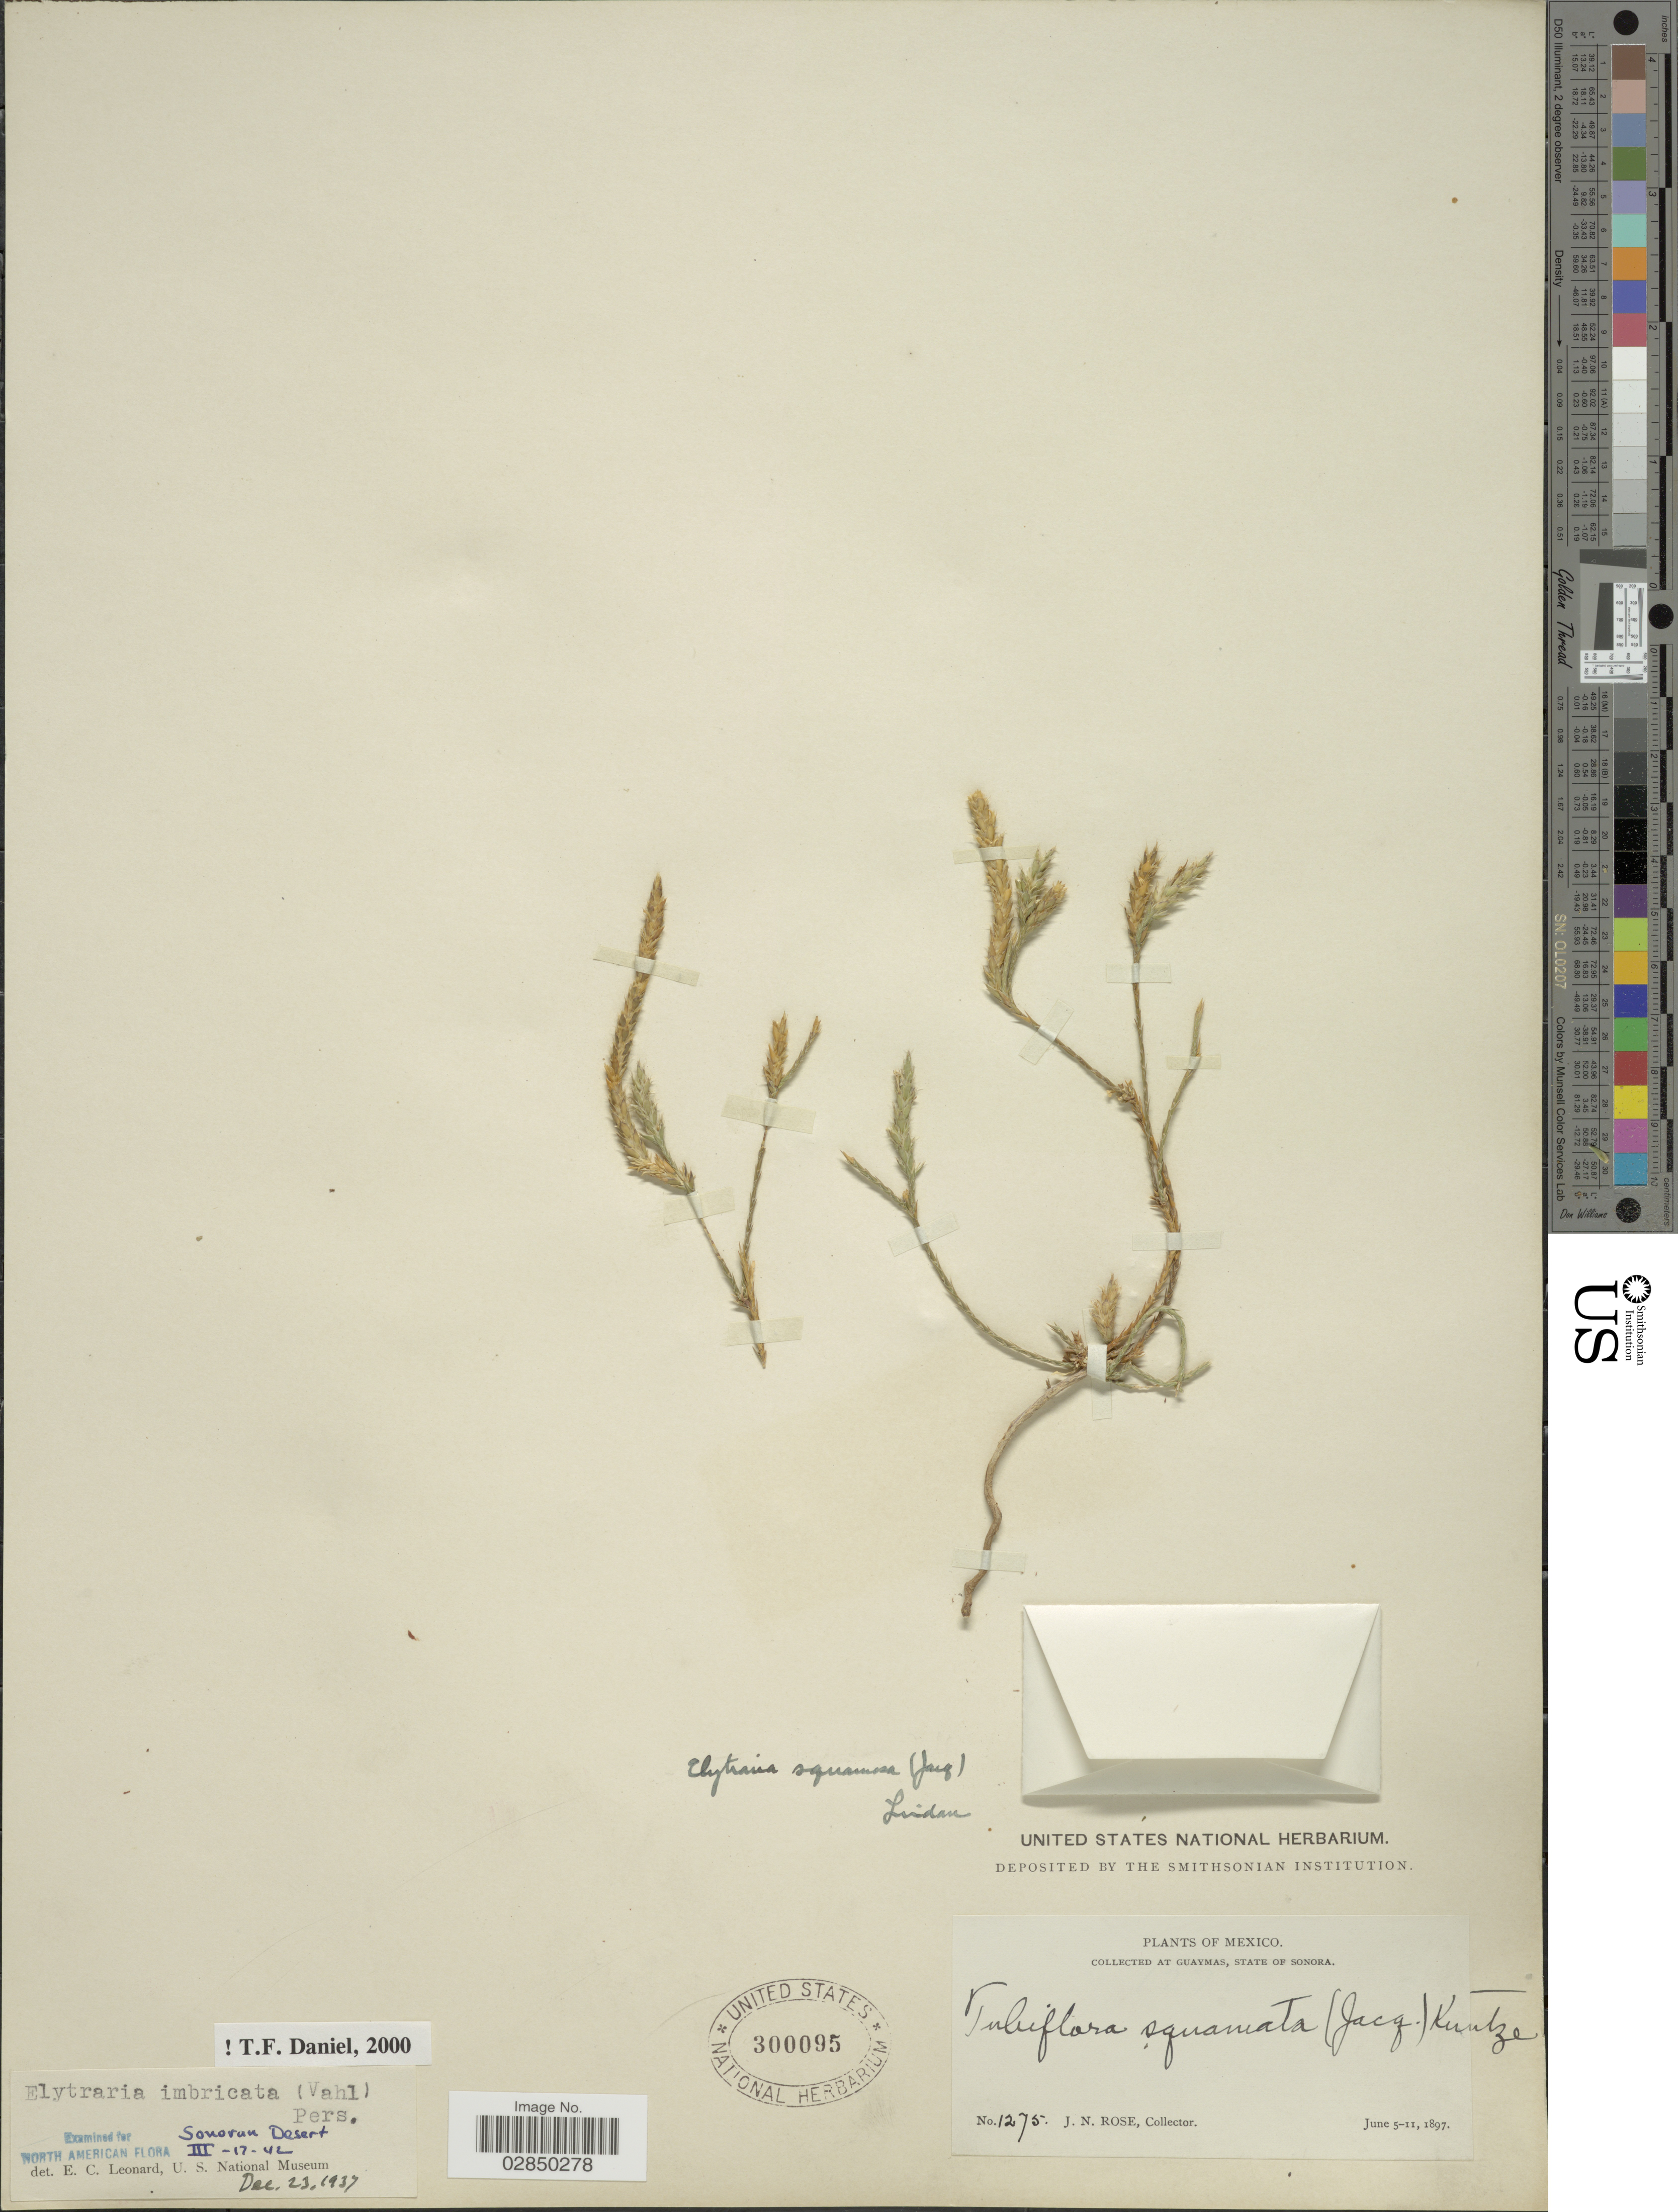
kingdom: Plantae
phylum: Tracheophyta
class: Magnoliopsida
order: Lamiales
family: Acanthaceae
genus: Elytraria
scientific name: Elytraria imbricata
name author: (Vahl) Pers.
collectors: J. N. Rose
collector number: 1275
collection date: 1897-06-05/1897-06-11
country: Mexico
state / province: Sonora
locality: Guaymas.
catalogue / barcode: US 300095